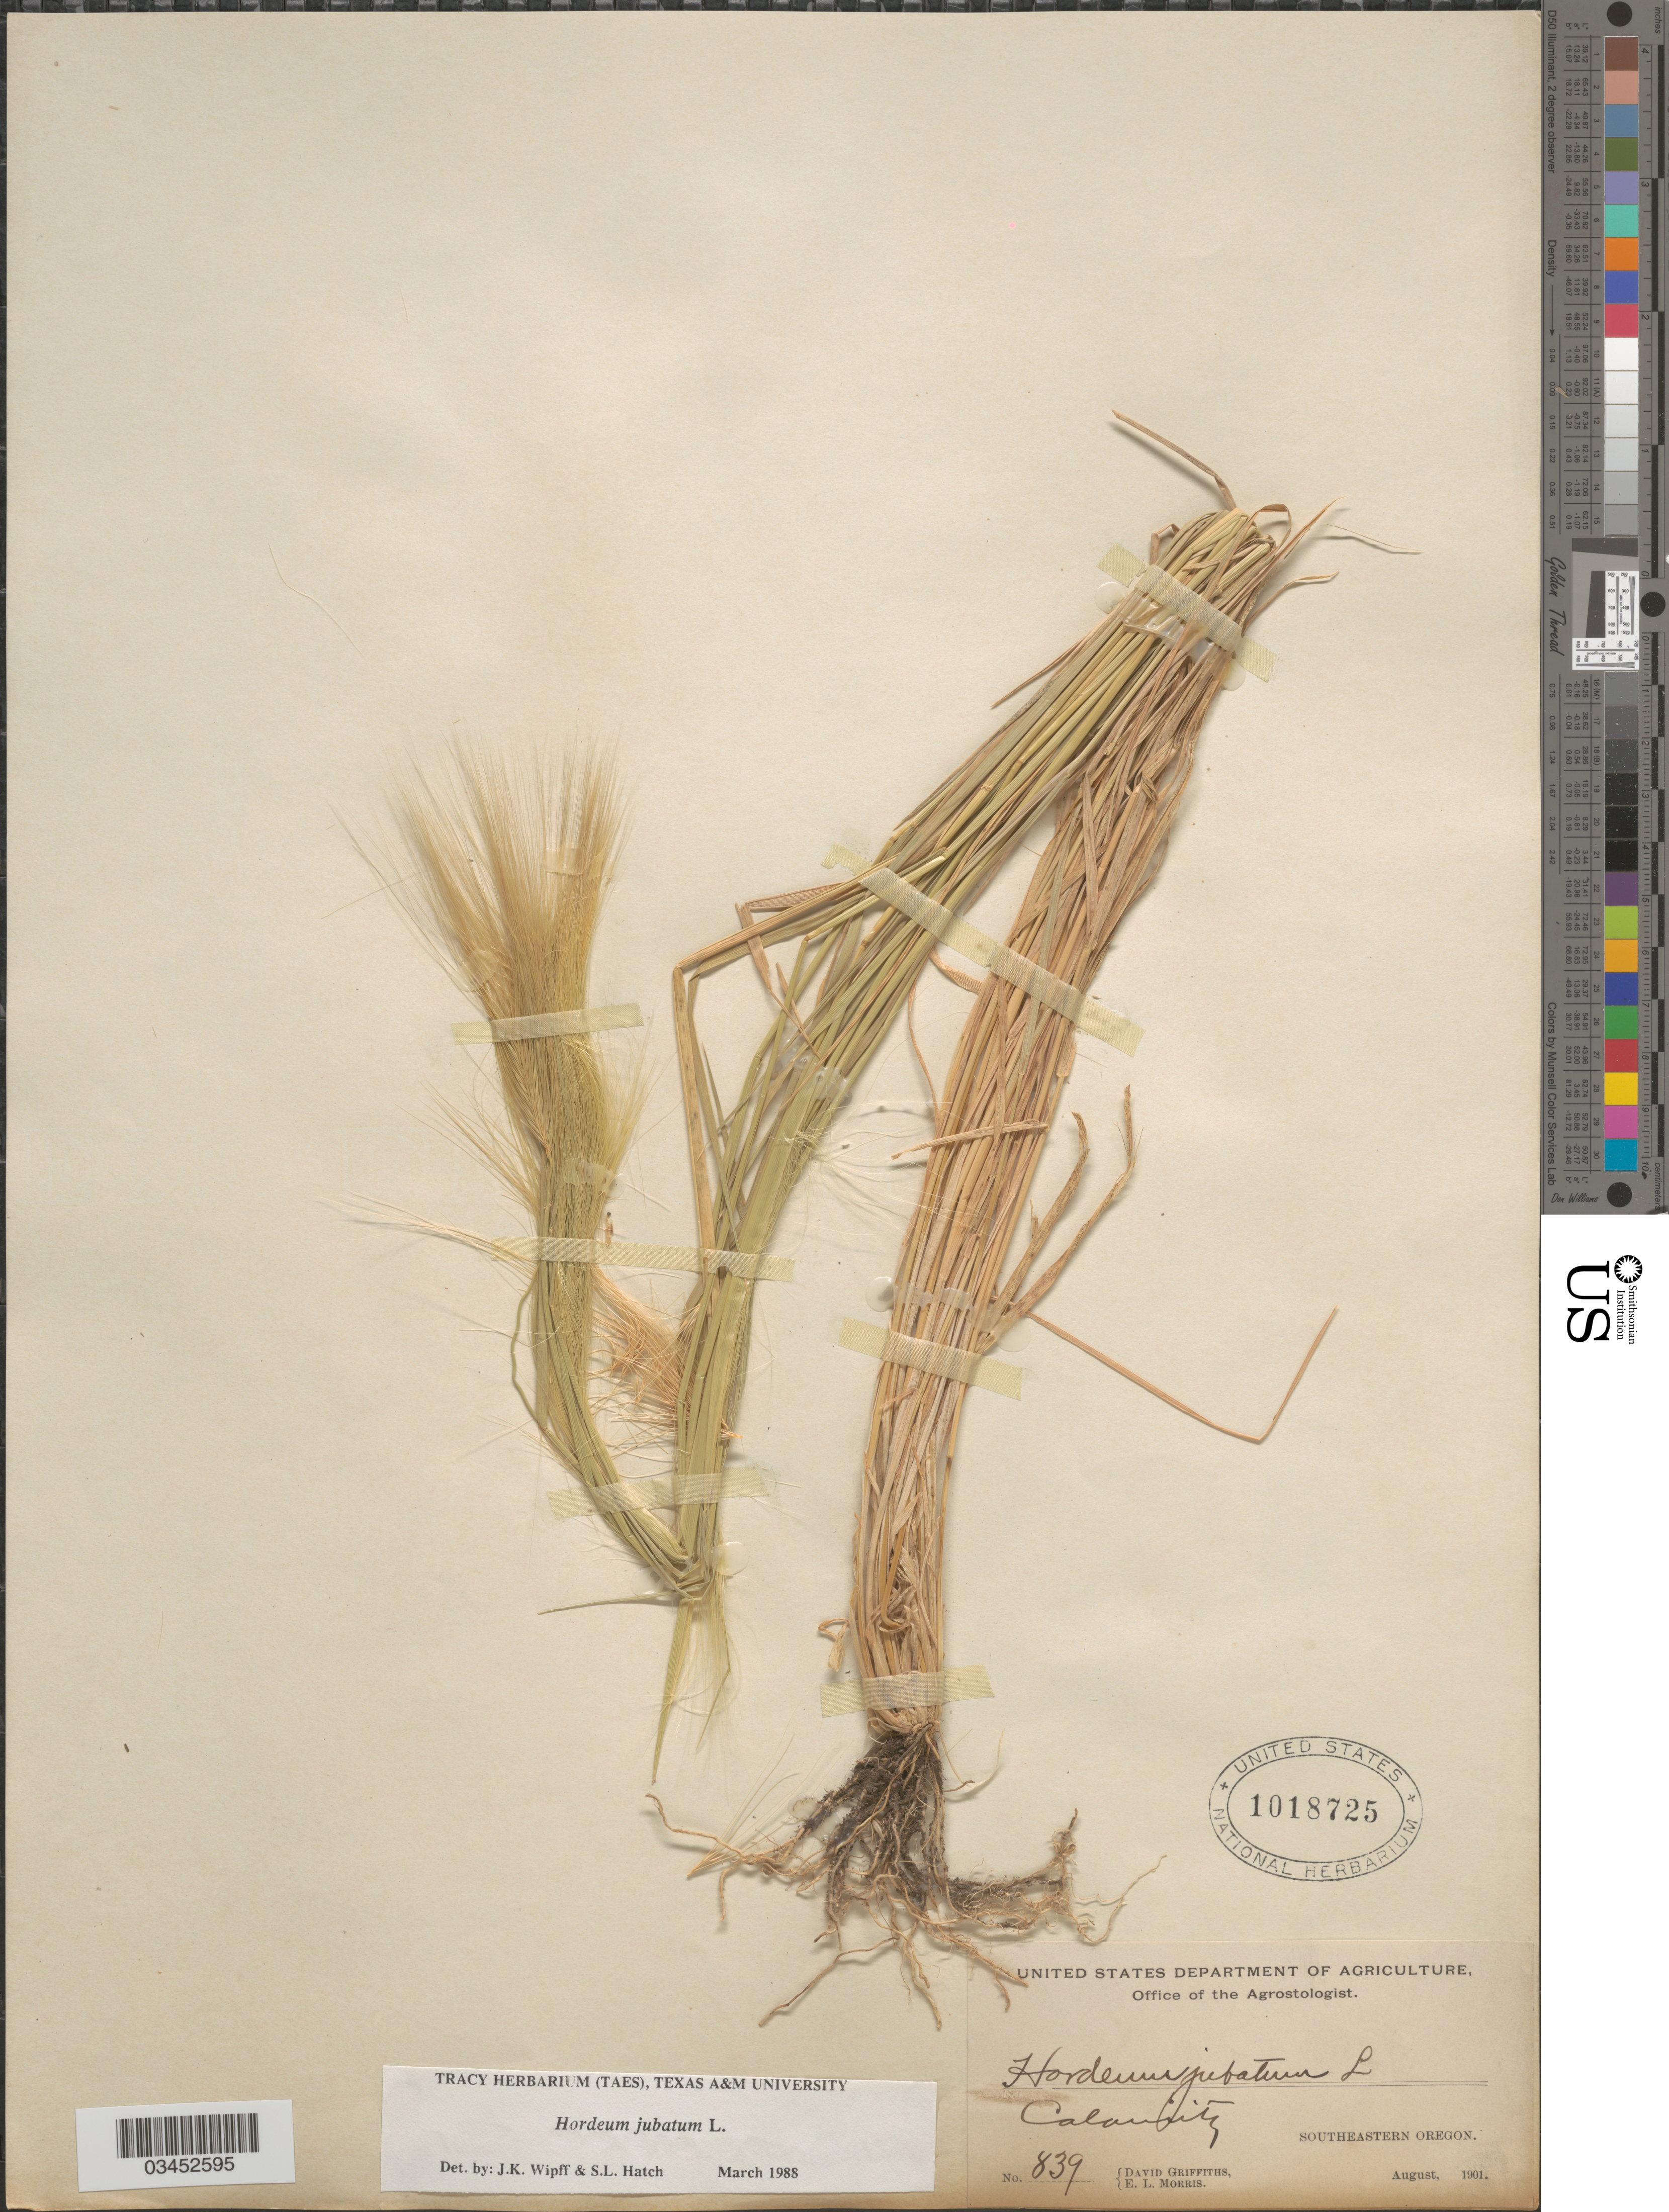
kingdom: Plantae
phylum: Tracheophyta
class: Liliopsida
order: Poales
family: Poaceae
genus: Hordeum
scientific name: Hordeum jubatum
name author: L.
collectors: D. Griffiths & E. Morris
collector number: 839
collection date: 1901-08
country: United States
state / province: Oregon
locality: Calamity. Southeastern Oregon.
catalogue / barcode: US 1018725